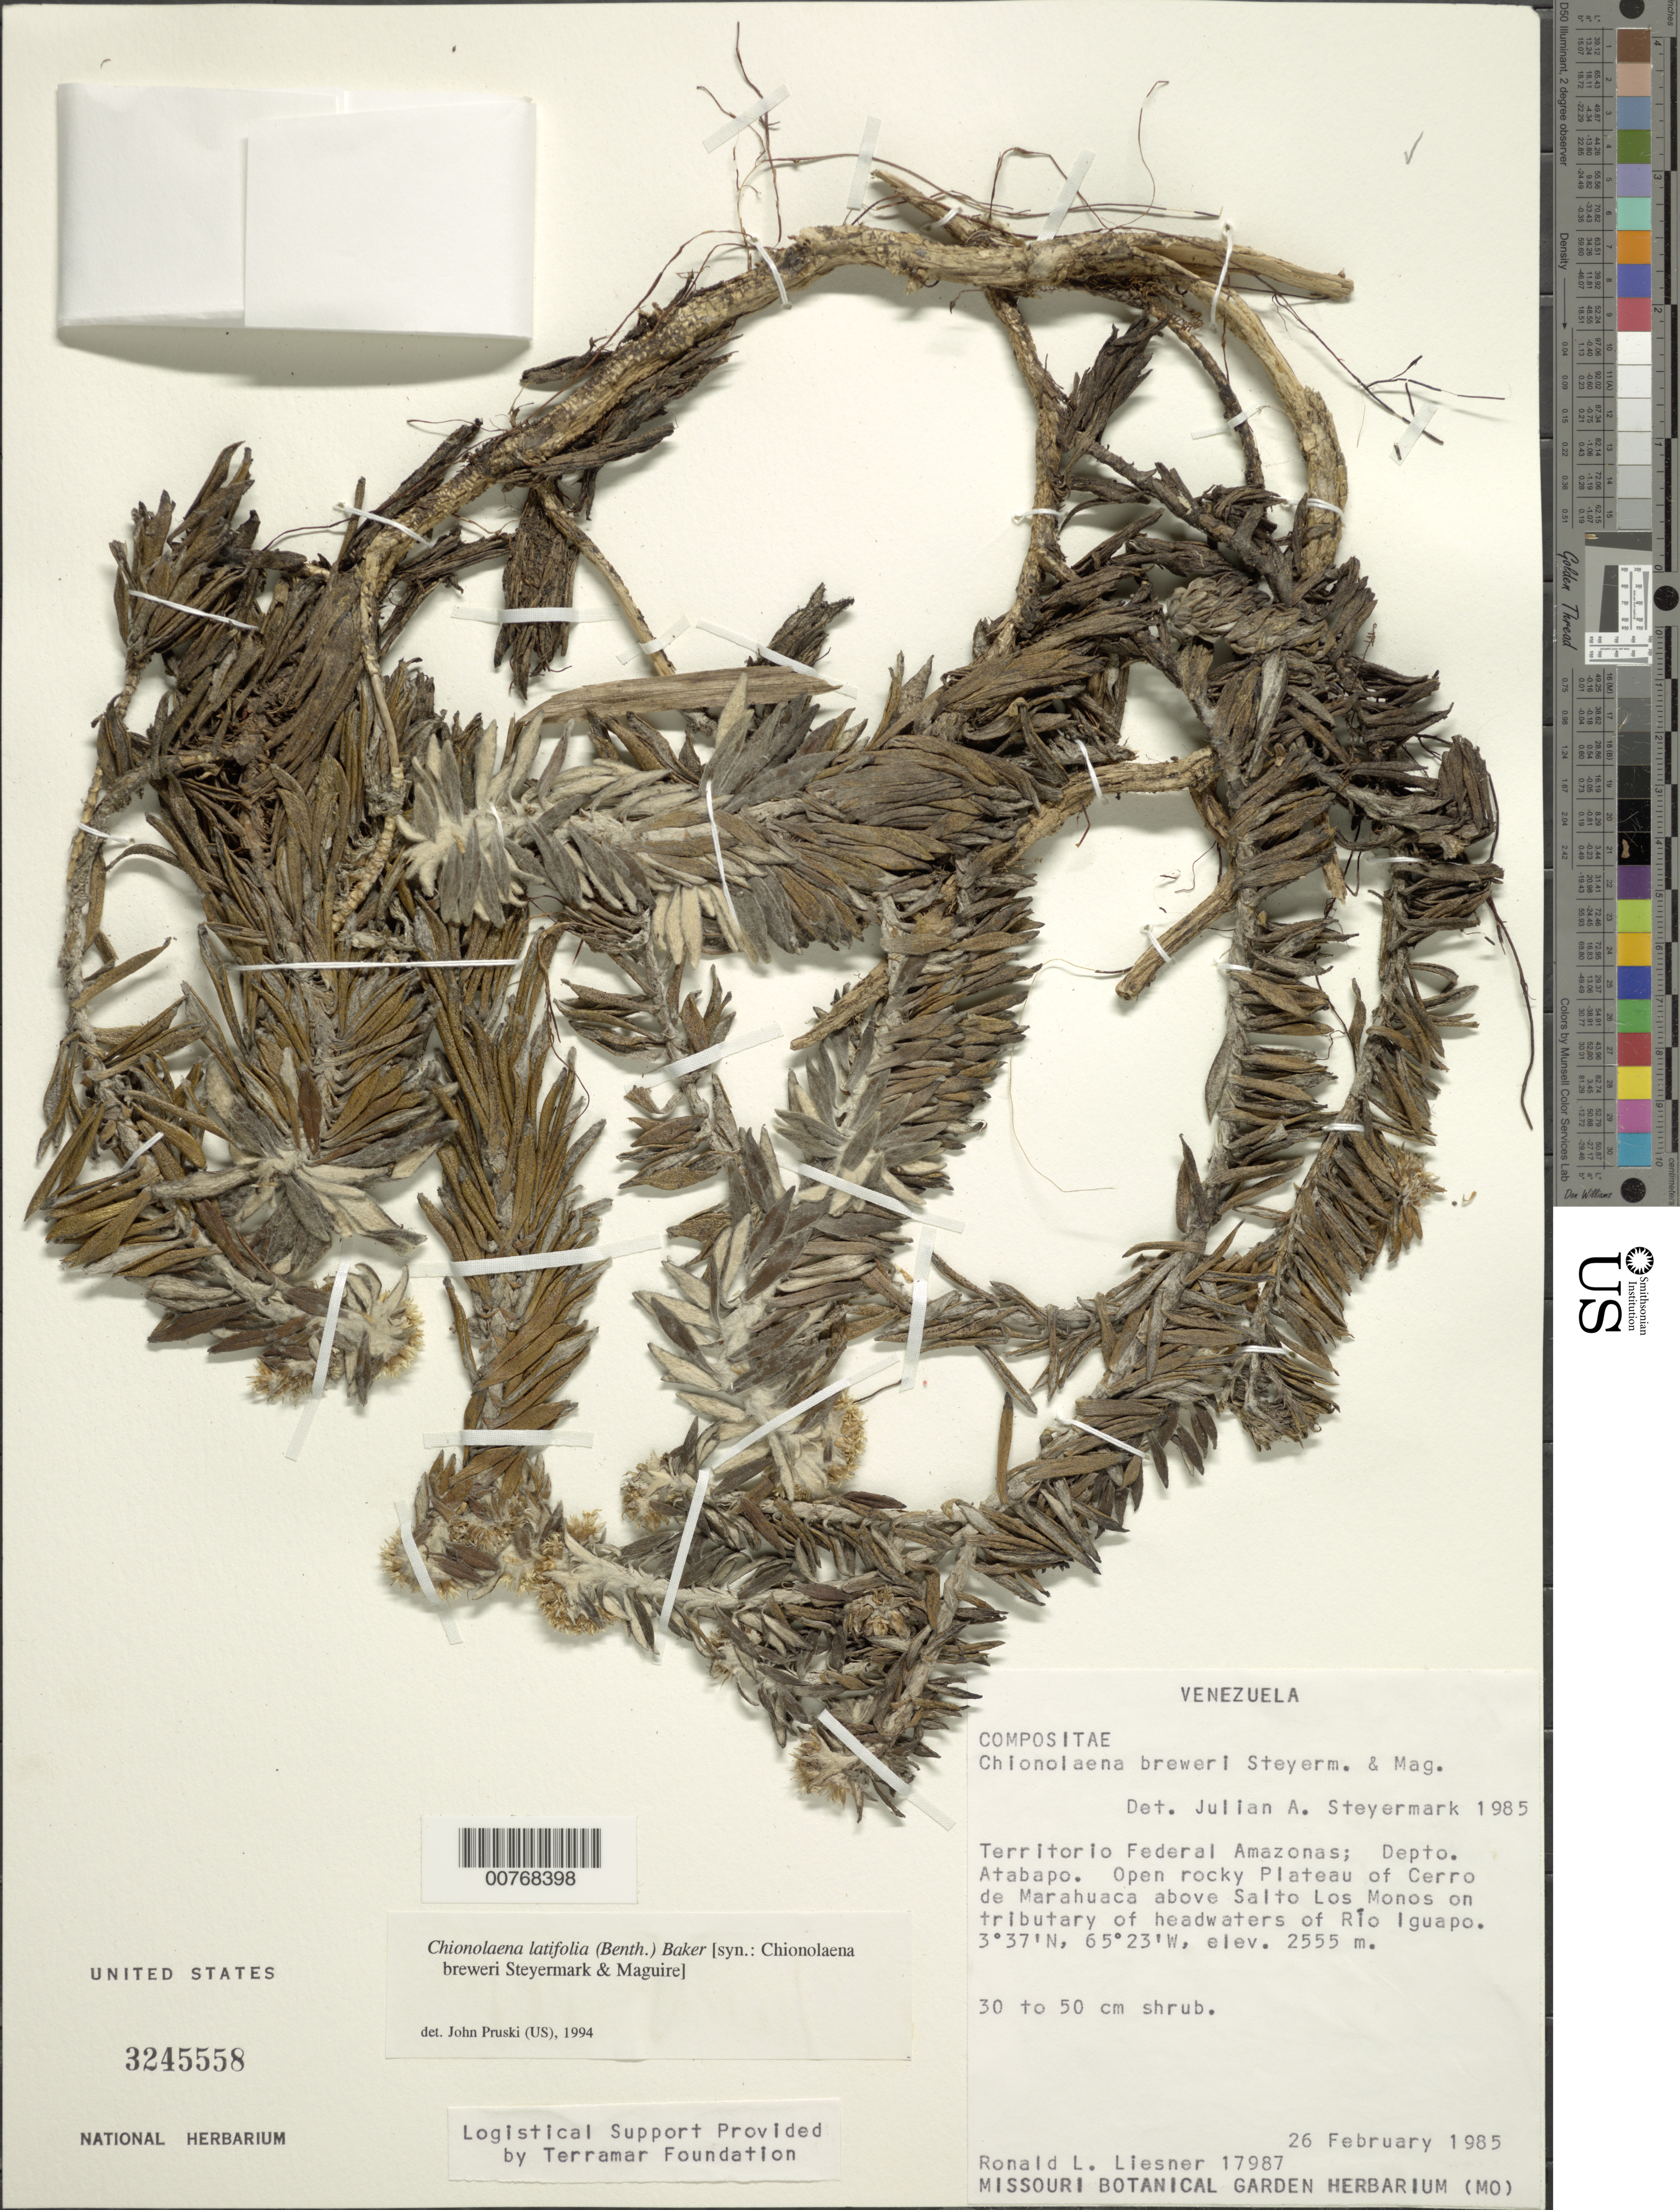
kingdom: Plantae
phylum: Tracheophyta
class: Magnoliopsida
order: Asterales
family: Asteraceae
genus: Chionolaena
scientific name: Chionolaena latifolia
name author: (Benth.) Baker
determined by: Pruski, J. F.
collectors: R. L. Liesner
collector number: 17987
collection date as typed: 26-Feb-85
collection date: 1985-02-26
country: Venezuela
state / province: Amazonas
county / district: Atabapo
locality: Cerro de Marahuaca Plateau, above Salto Los Monos on trib of headwaters of Río Iguapo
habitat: Open rocky plateau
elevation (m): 2555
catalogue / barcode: US 3245558